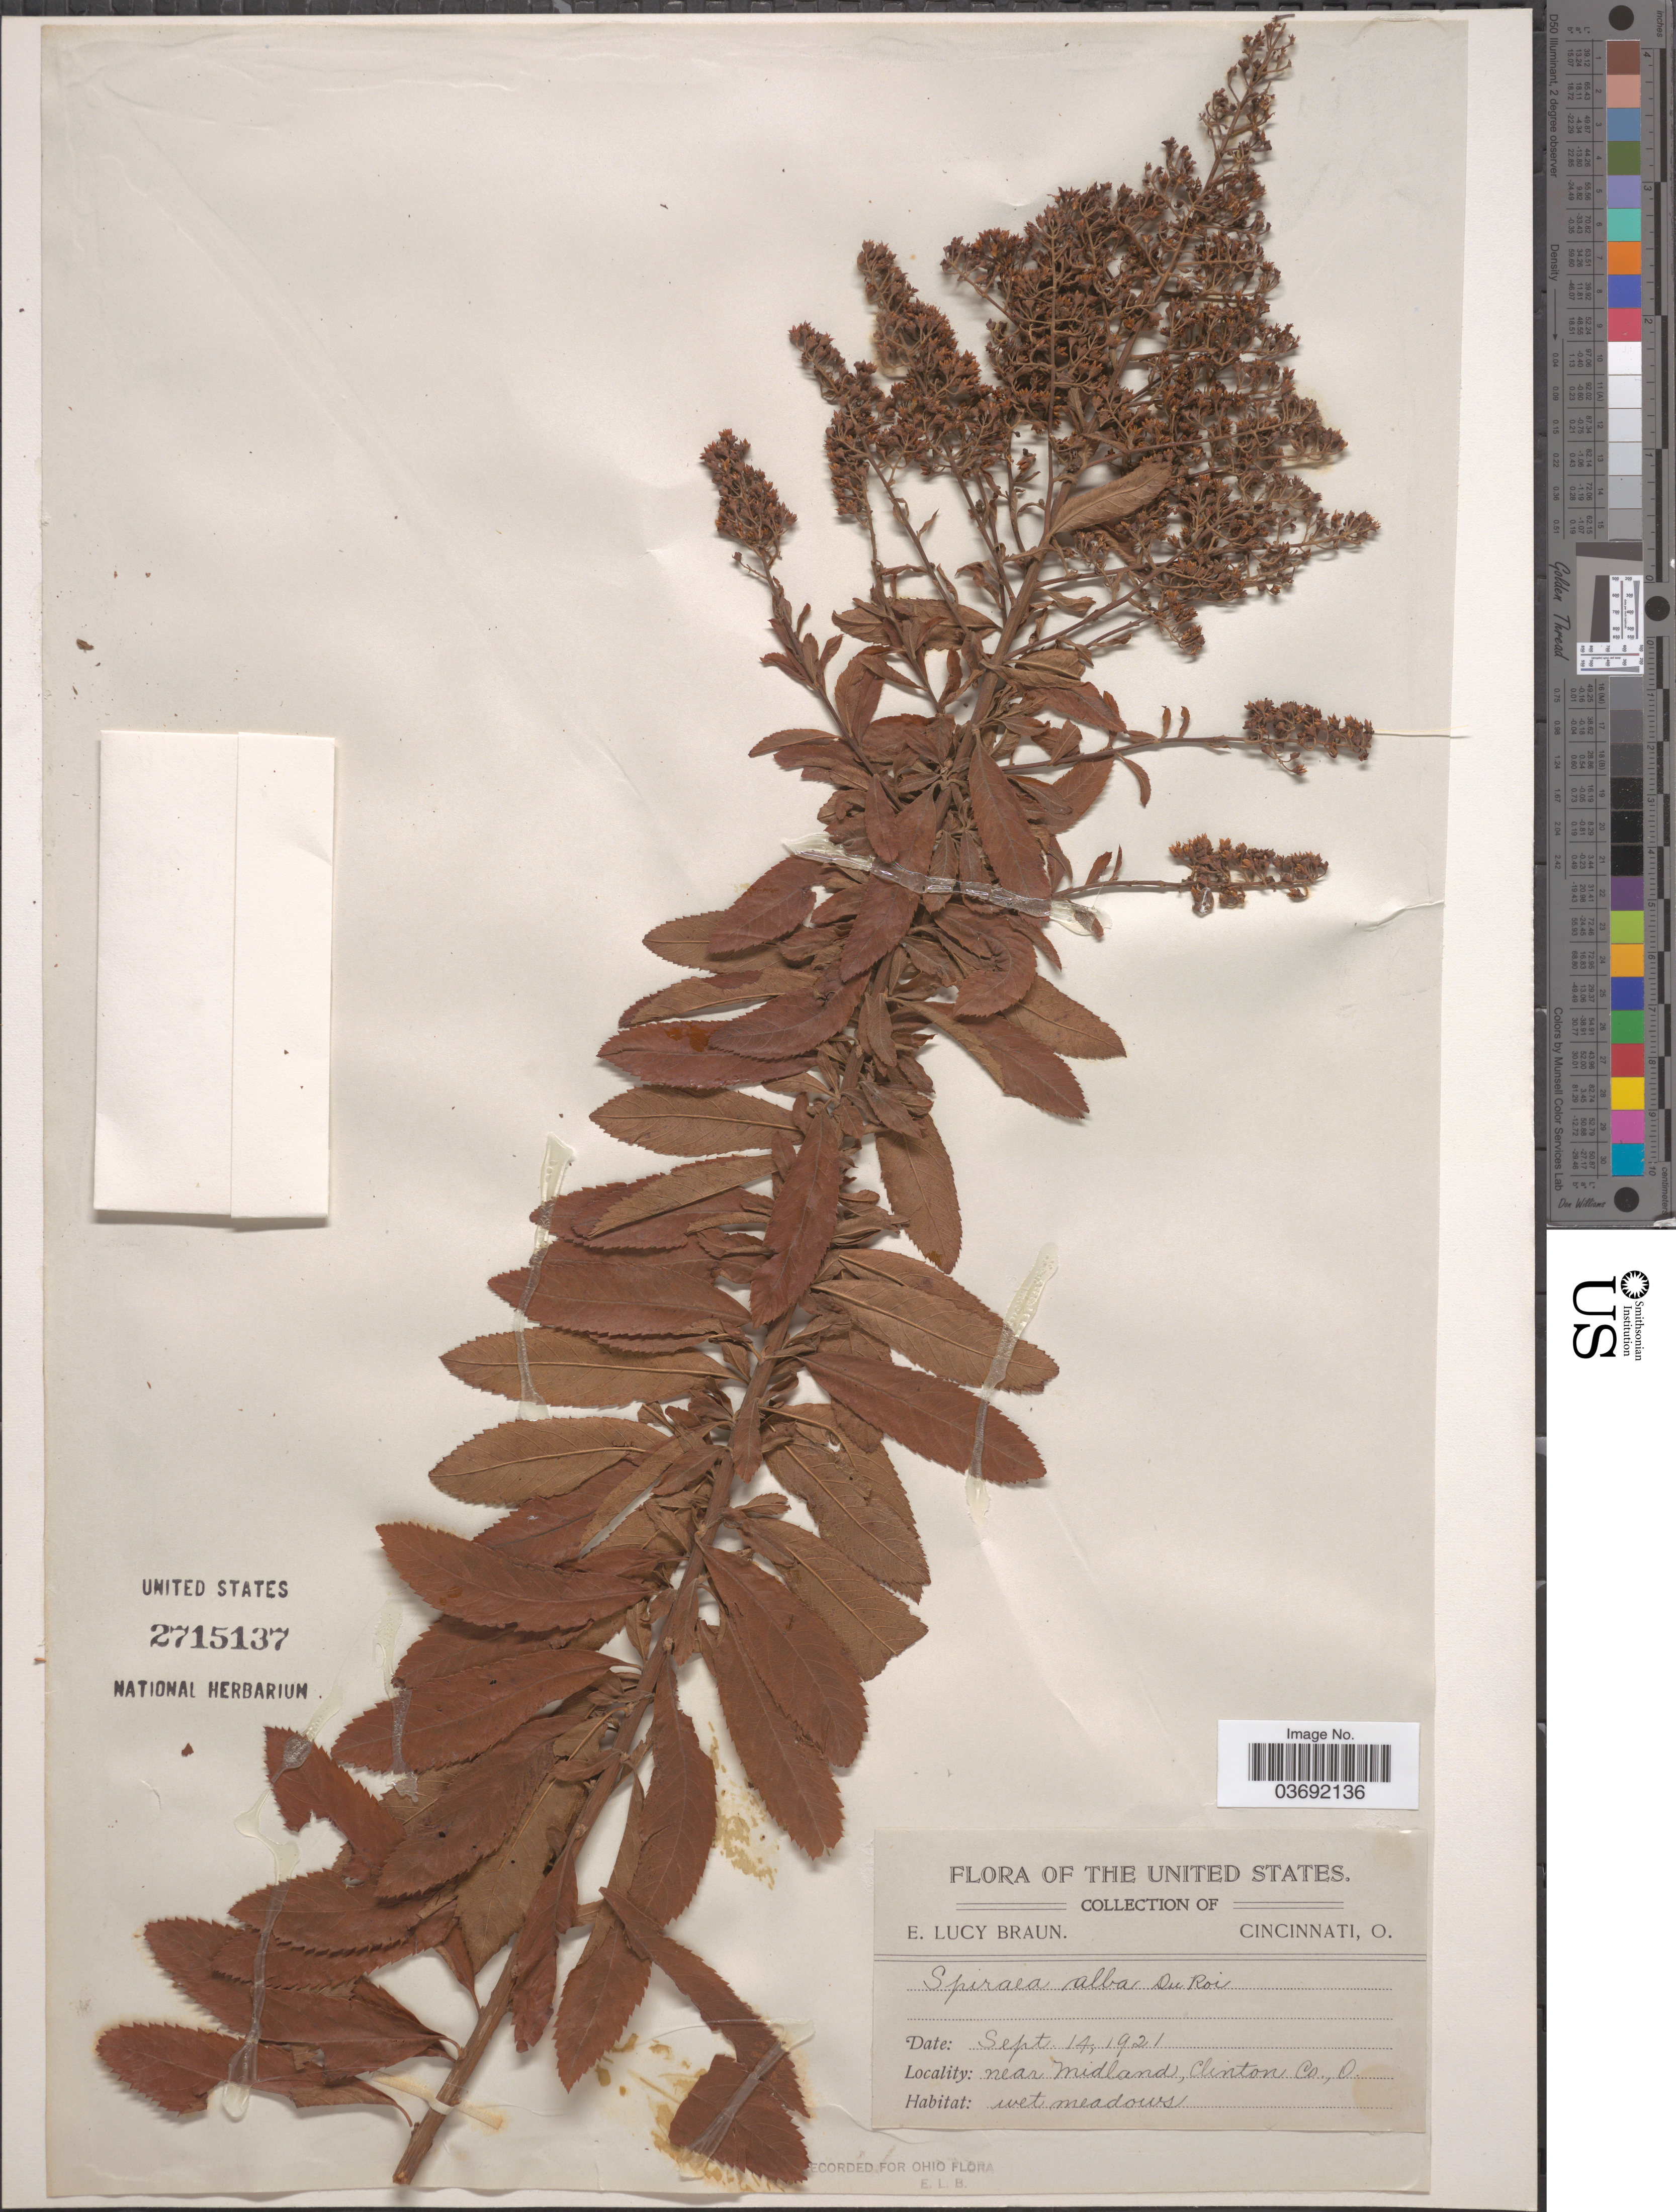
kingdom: Plantae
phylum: Tracheophyta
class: Magnoliopsida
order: Rosales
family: Rosaceae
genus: Spiraea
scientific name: Spiraea alba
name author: Du Roi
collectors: E. L. Braun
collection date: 1921-09-14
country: United States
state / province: Ohio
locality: Near Midland, Clinton Co.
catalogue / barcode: US 2715137